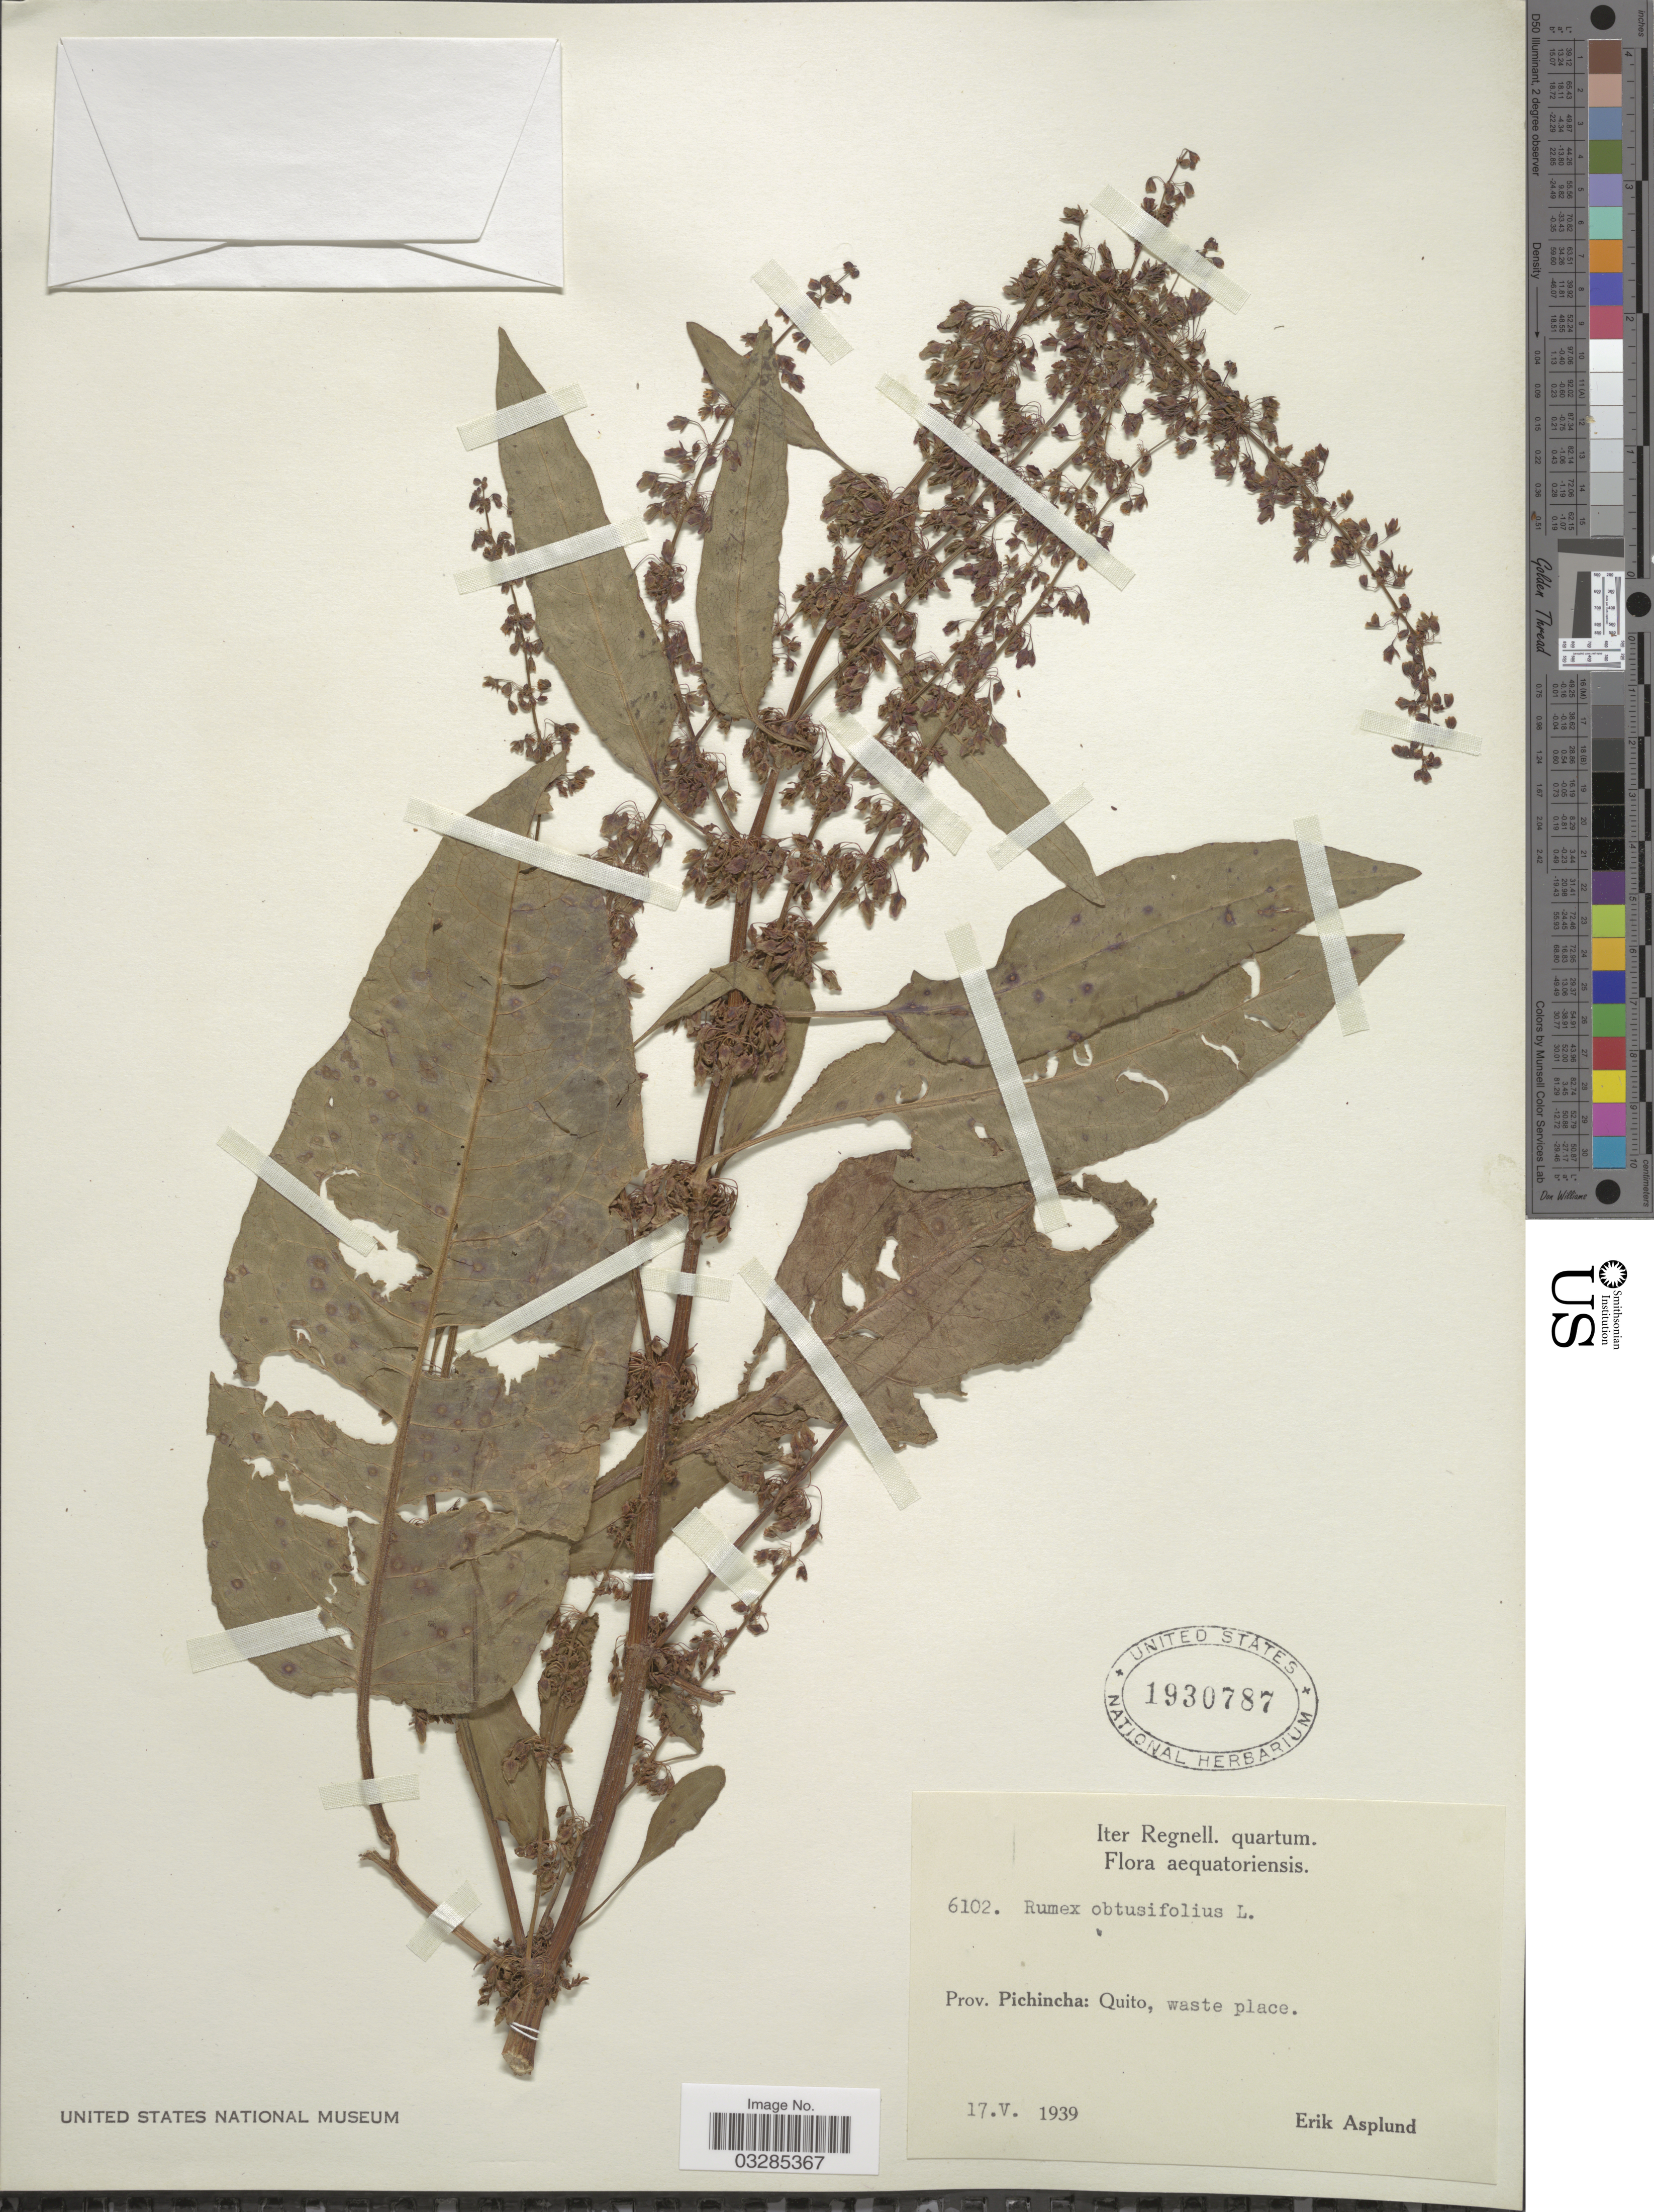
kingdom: Plantae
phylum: Tracheophyta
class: Magnoliopsida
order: Caryophyllales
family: Polygonaceae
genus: Rumex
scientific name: Rumex obtusifolius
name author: L.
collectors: E. Asplund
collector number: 6102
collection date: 1939-05-17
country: Ecuador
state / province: Pichincha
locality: Aequatoriensis. Quito.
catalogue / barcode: US 1930787